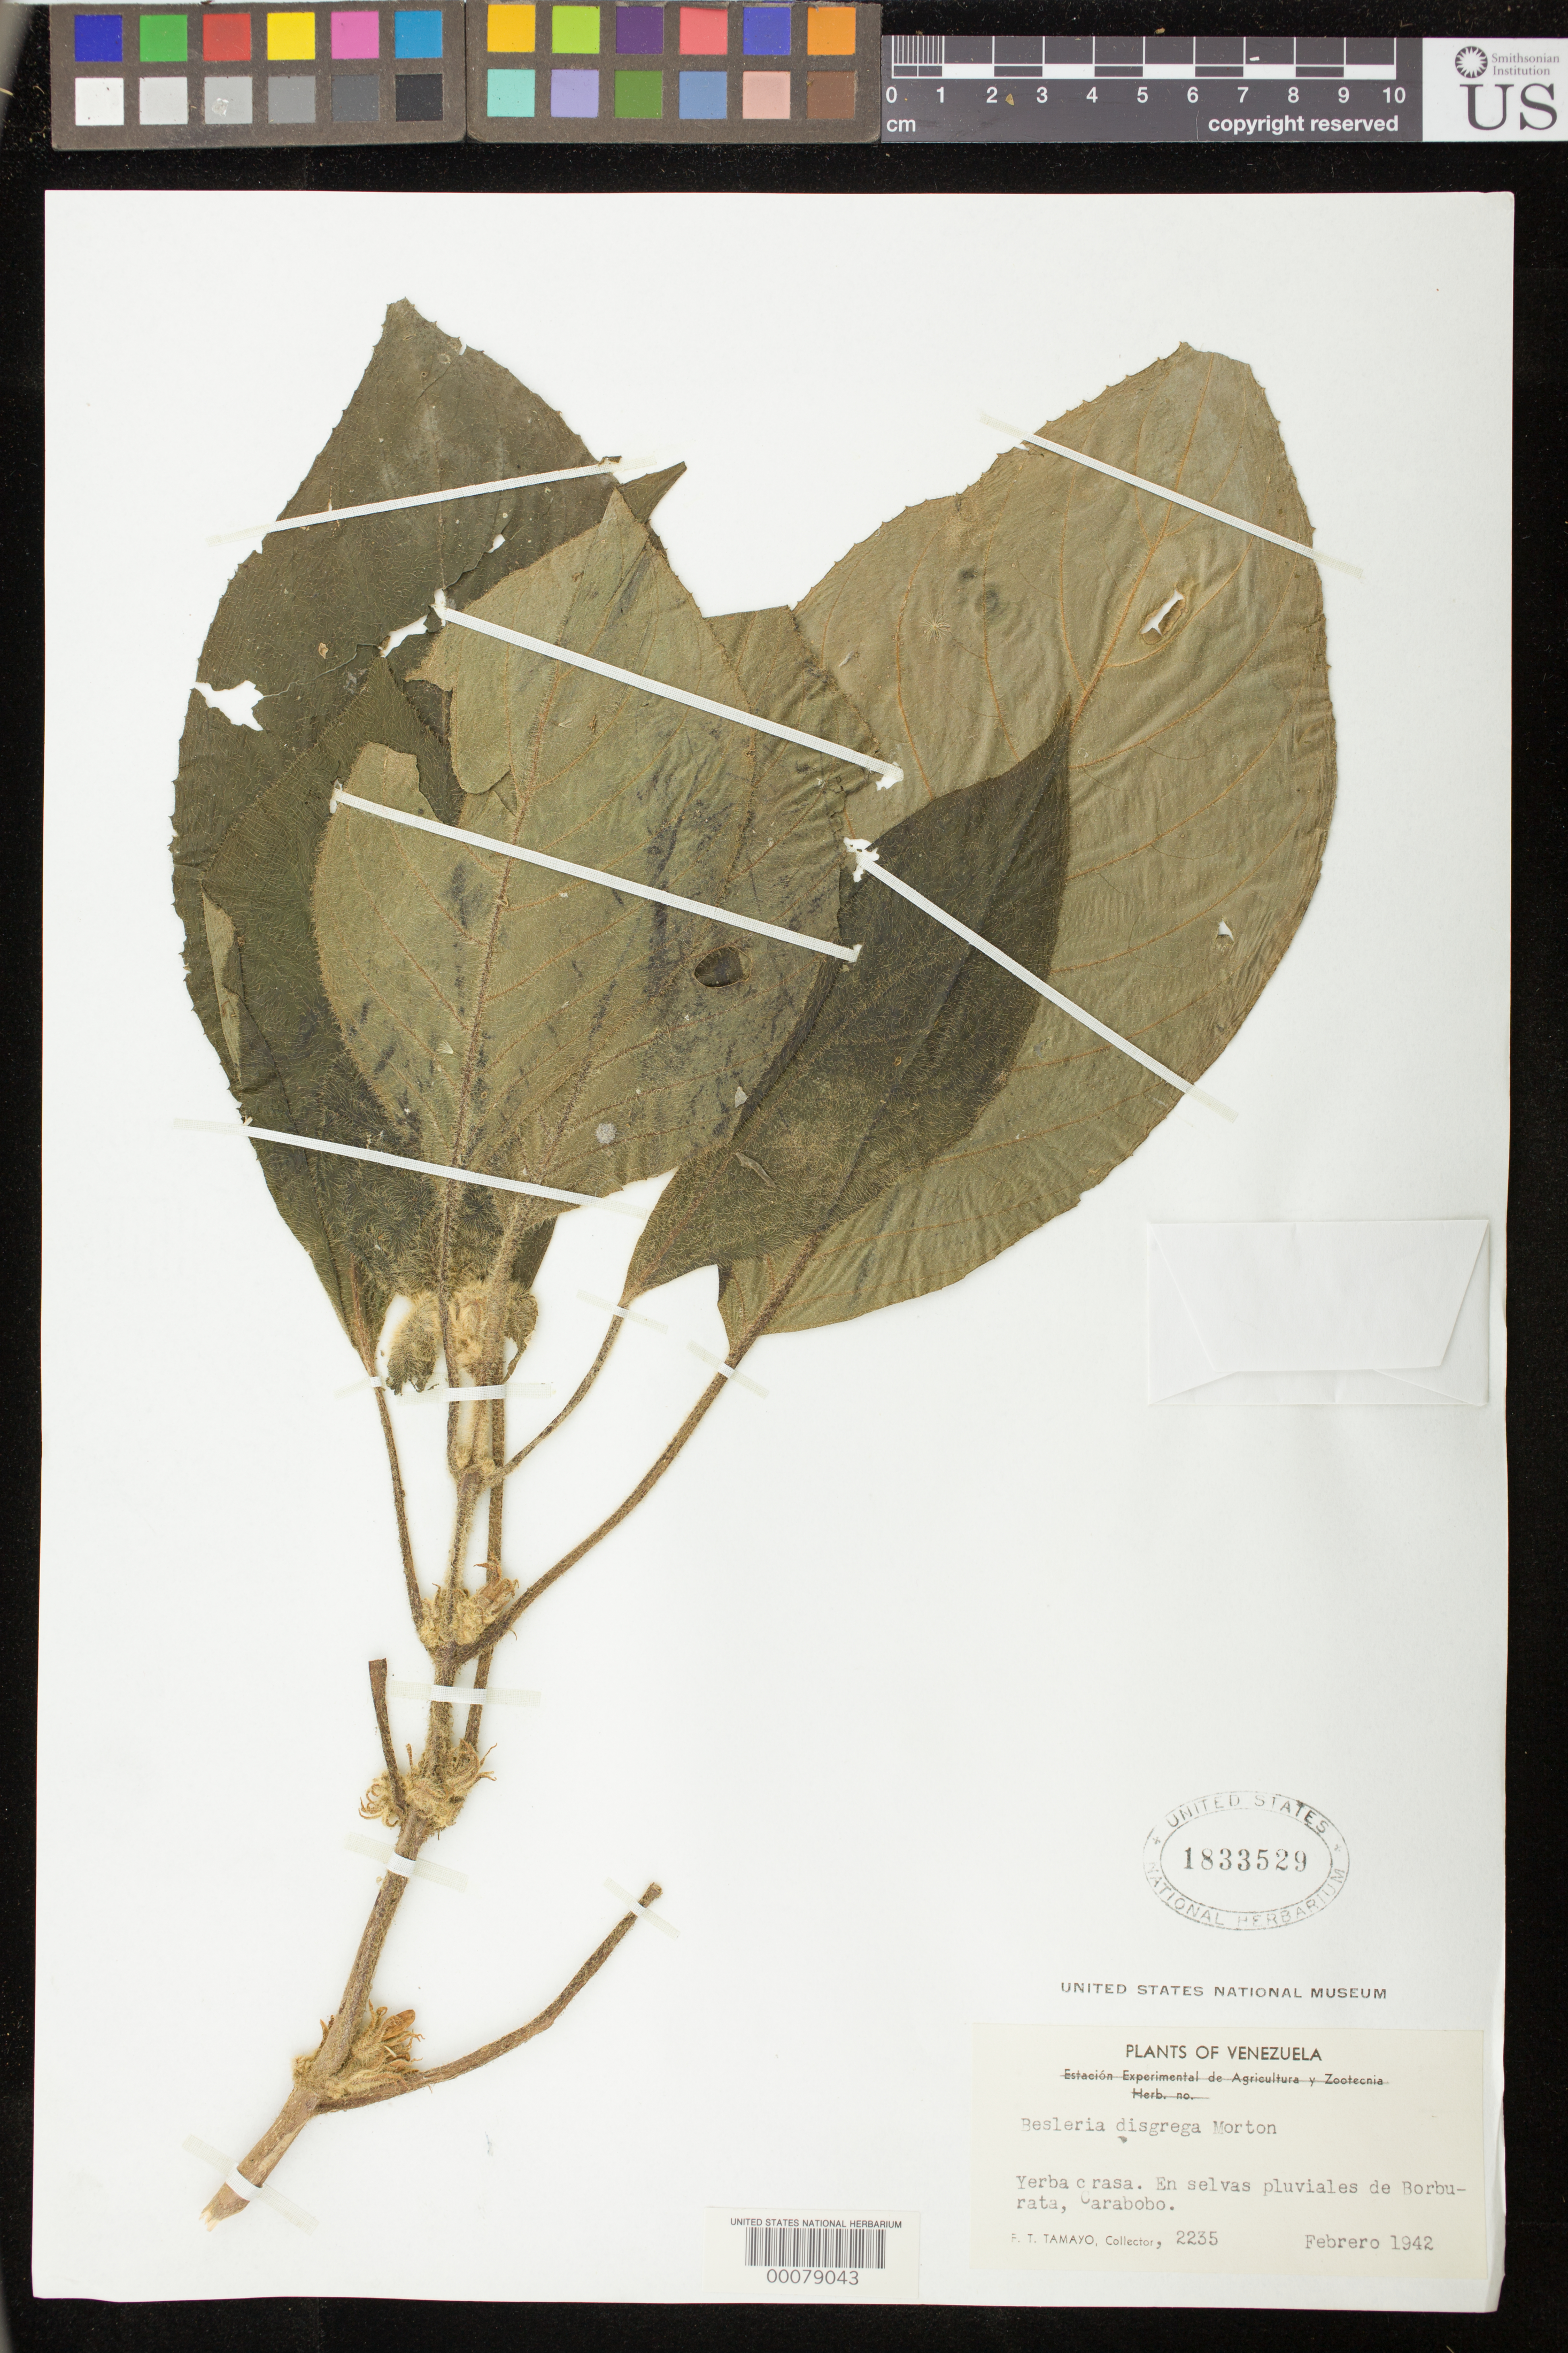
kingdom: Plantae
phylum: Tracheophyta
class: Magnoliopsida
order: Lamiales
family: Gesneriaceae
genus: Besleria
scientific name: Besleria disgrega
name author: C.V. Morton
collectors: F. Tamayo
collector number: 2235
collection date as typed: Feb 1942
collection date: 1942-02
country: Venezuela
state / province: Carabobo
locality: Borburata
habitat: In rain forest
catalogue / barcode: US 1833529